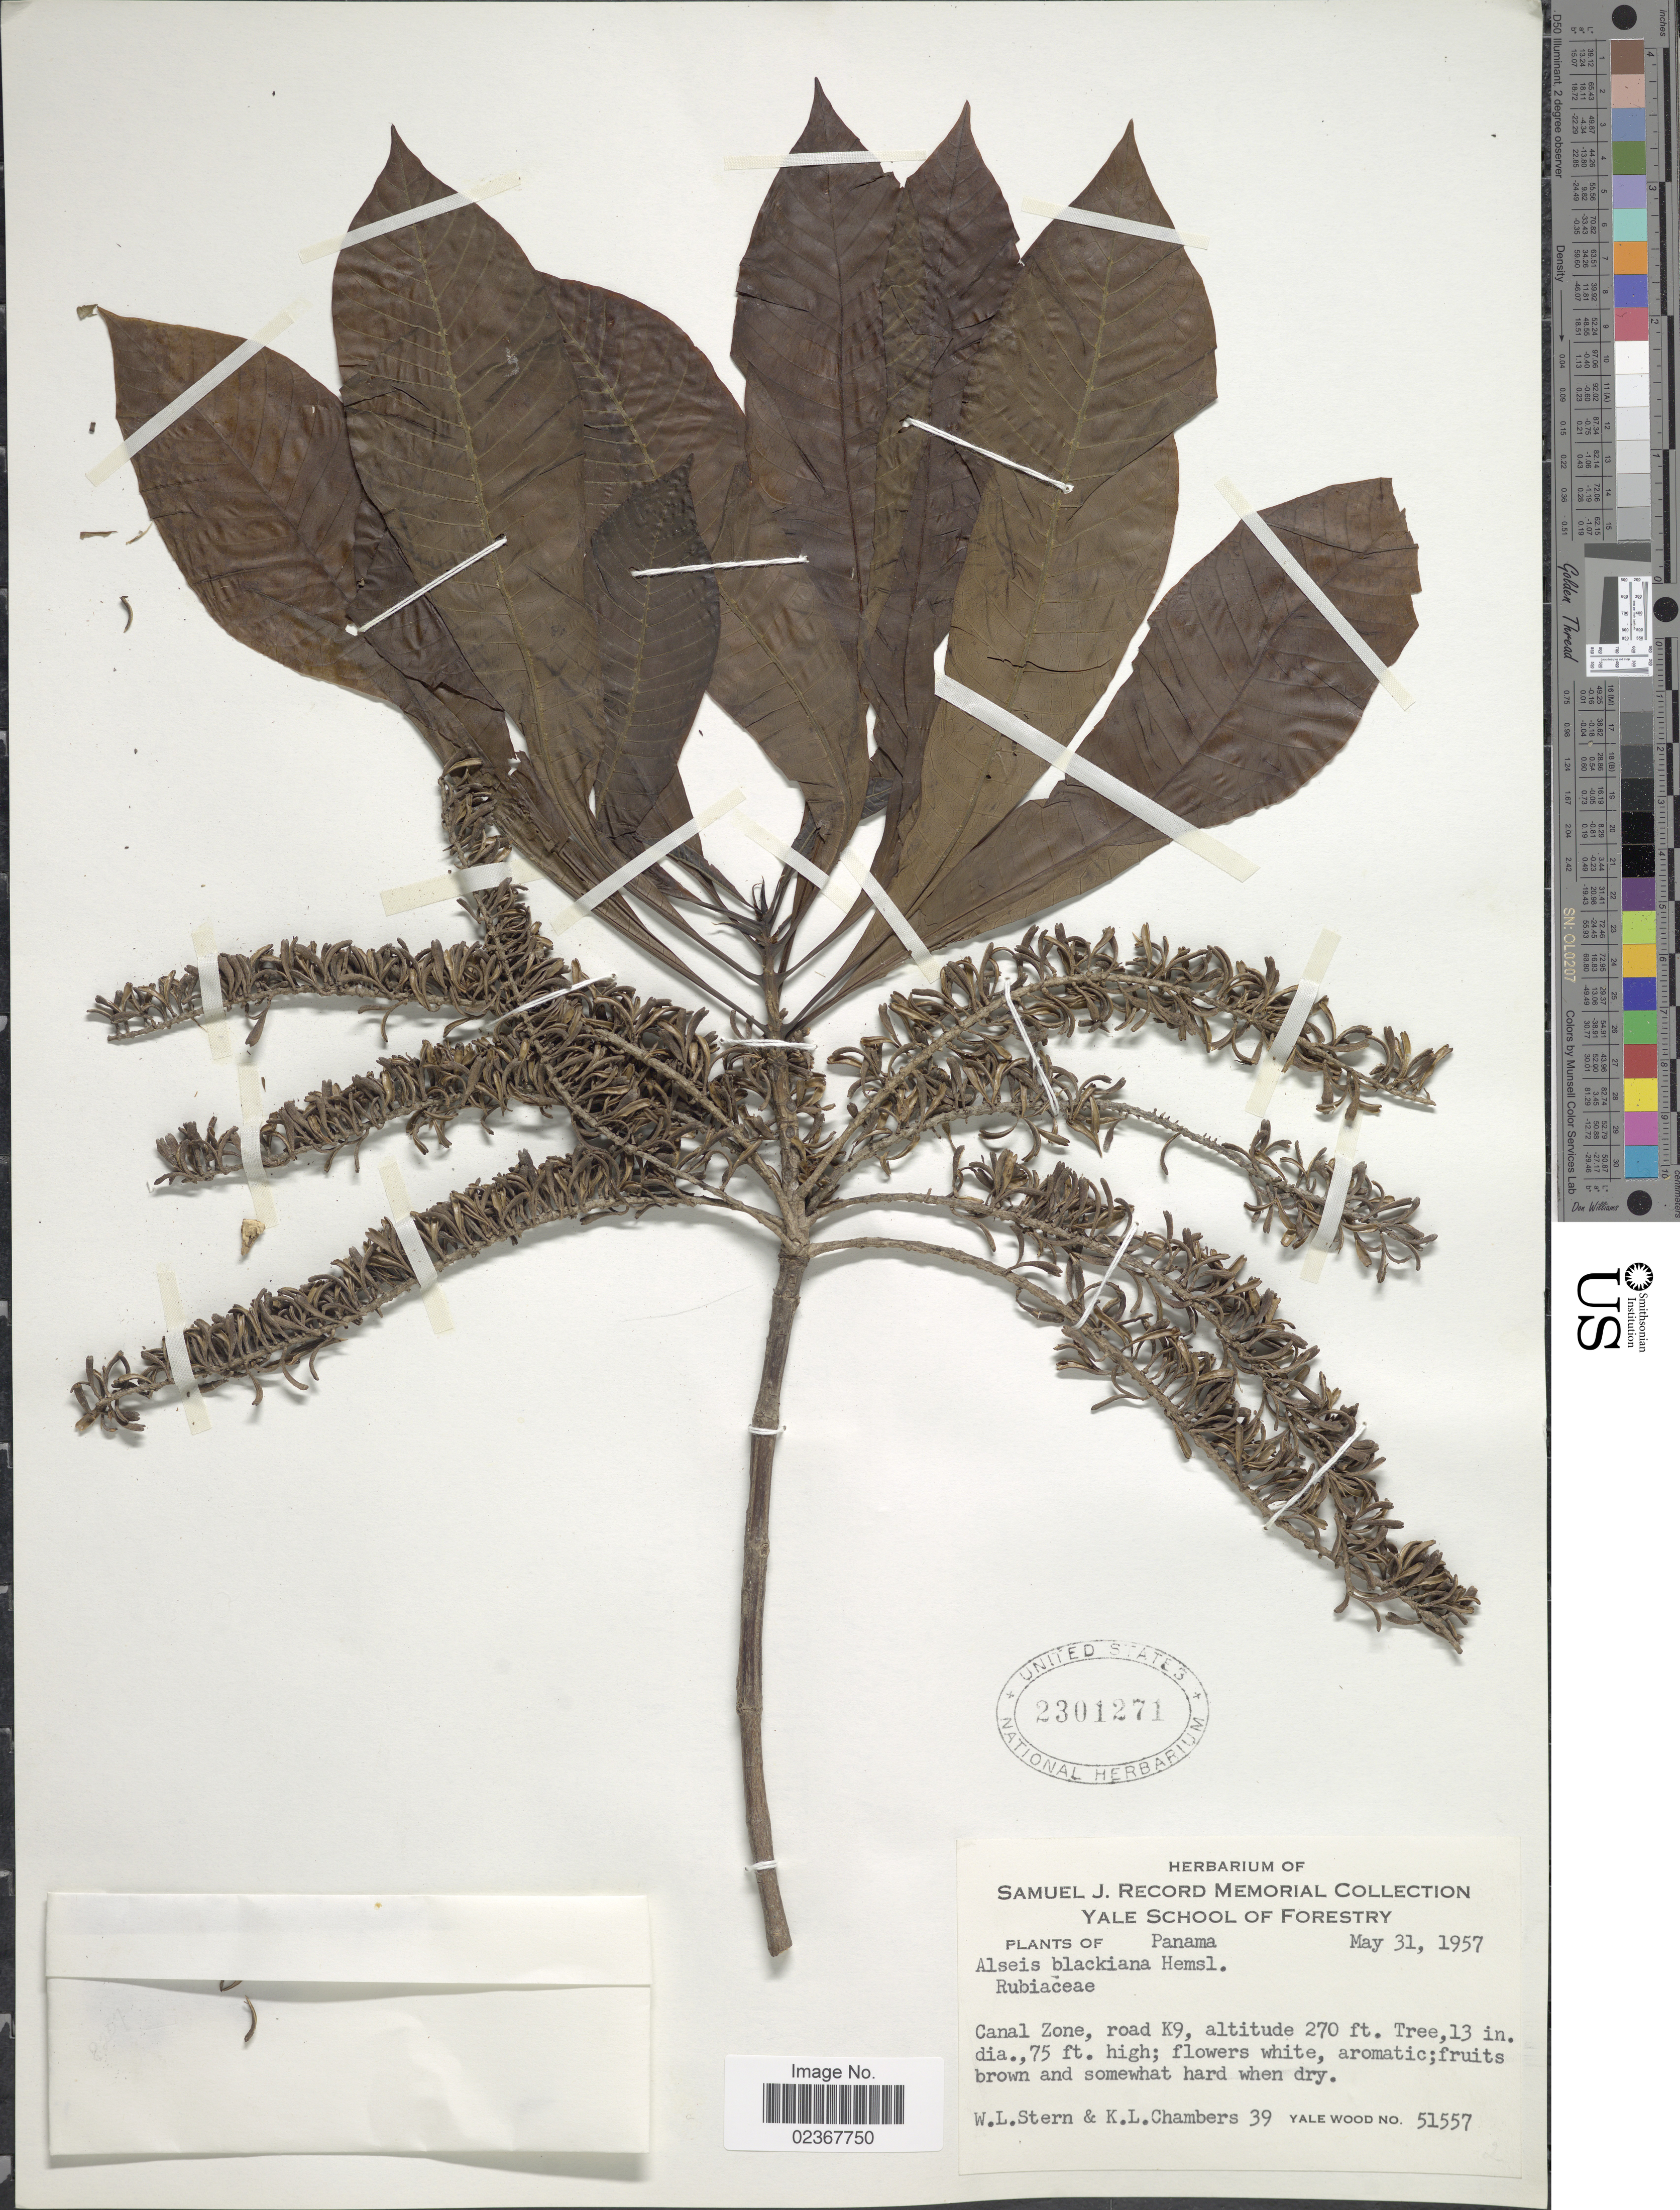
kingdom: Plantae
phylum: Tracheophyta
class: Magnoliopsida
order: Gentianales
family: Rubiaceae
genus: Alseis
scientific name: Alseis blackiana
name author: Hemsl.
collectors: W. L. Stern, K. Chambers & Y. Wood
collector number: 39/51557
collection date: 1957-05-31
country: Panama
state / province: Colón / Panamá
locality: Canal Zone, road K9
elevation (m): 82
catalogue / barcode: US 2301271